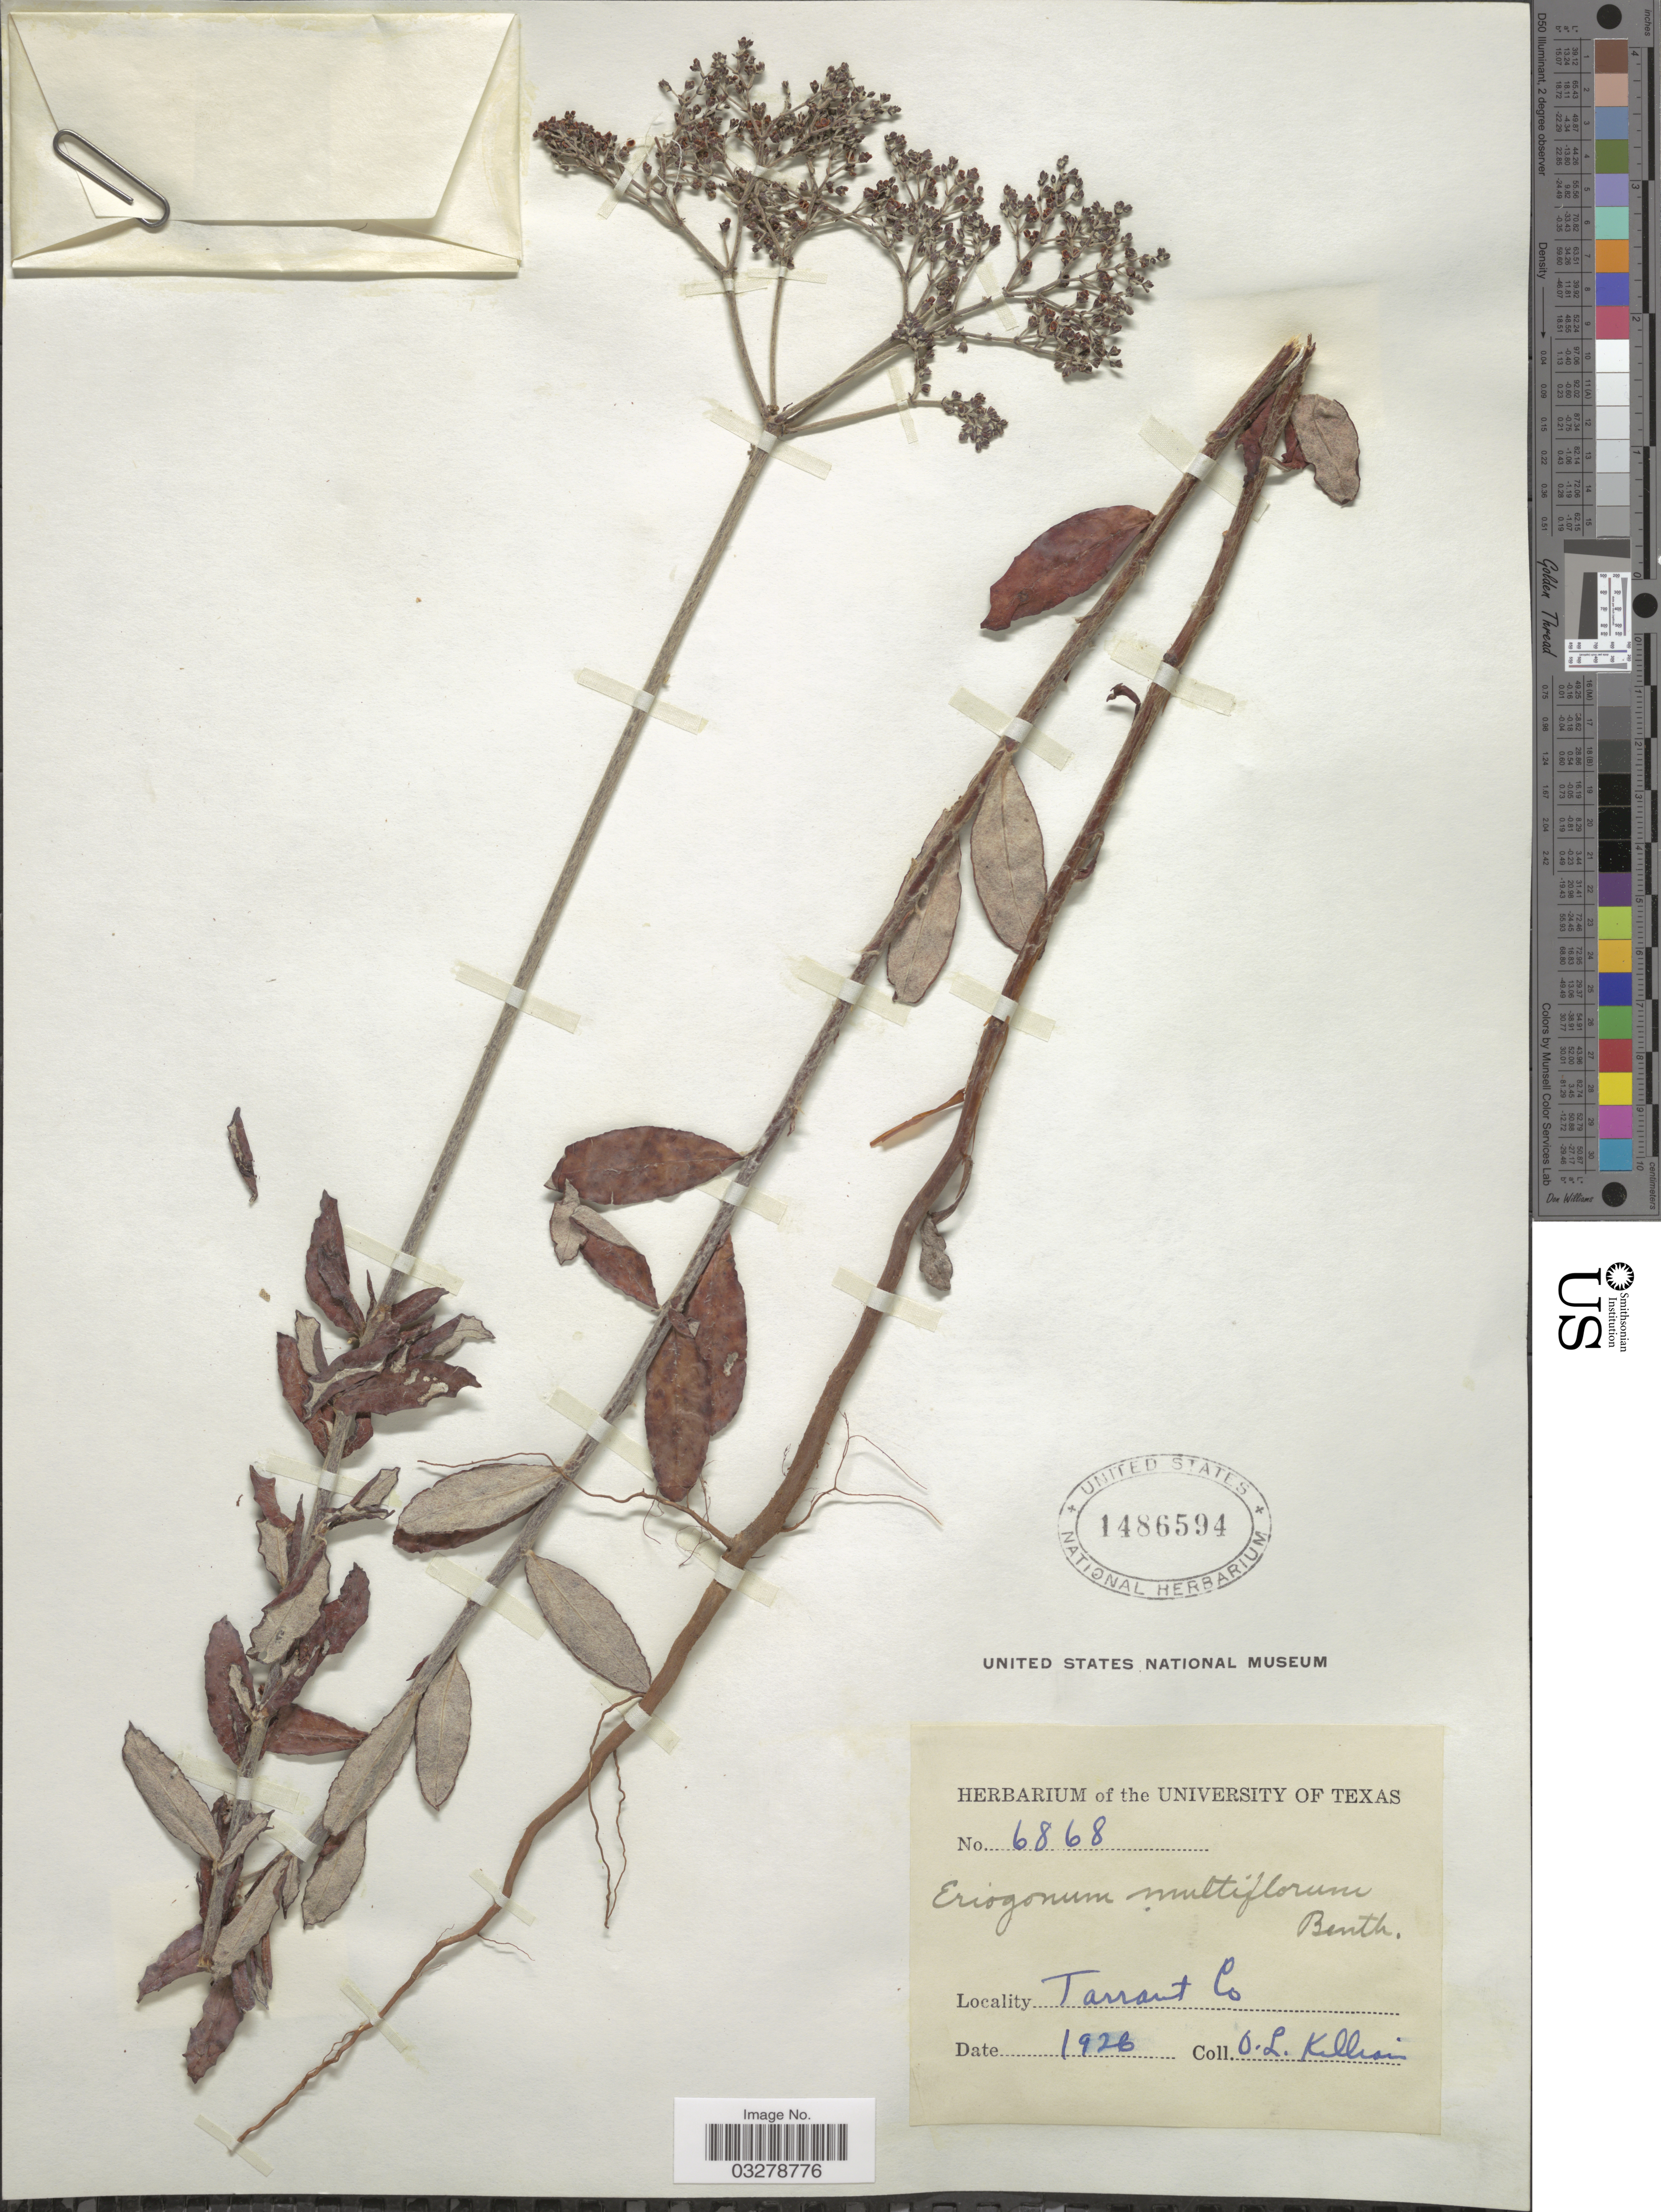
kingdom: Plantae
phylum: Tracheophyta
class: Magnoliopsida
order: Caryophyllales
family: Polygonaceae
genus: Eriogonum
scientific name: Eriogonum multiflorum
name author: Benth.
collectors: O. Killian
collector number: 6868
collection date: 1926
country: United States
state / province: Texas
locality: Tarrant Co.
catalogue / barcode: US 1486594